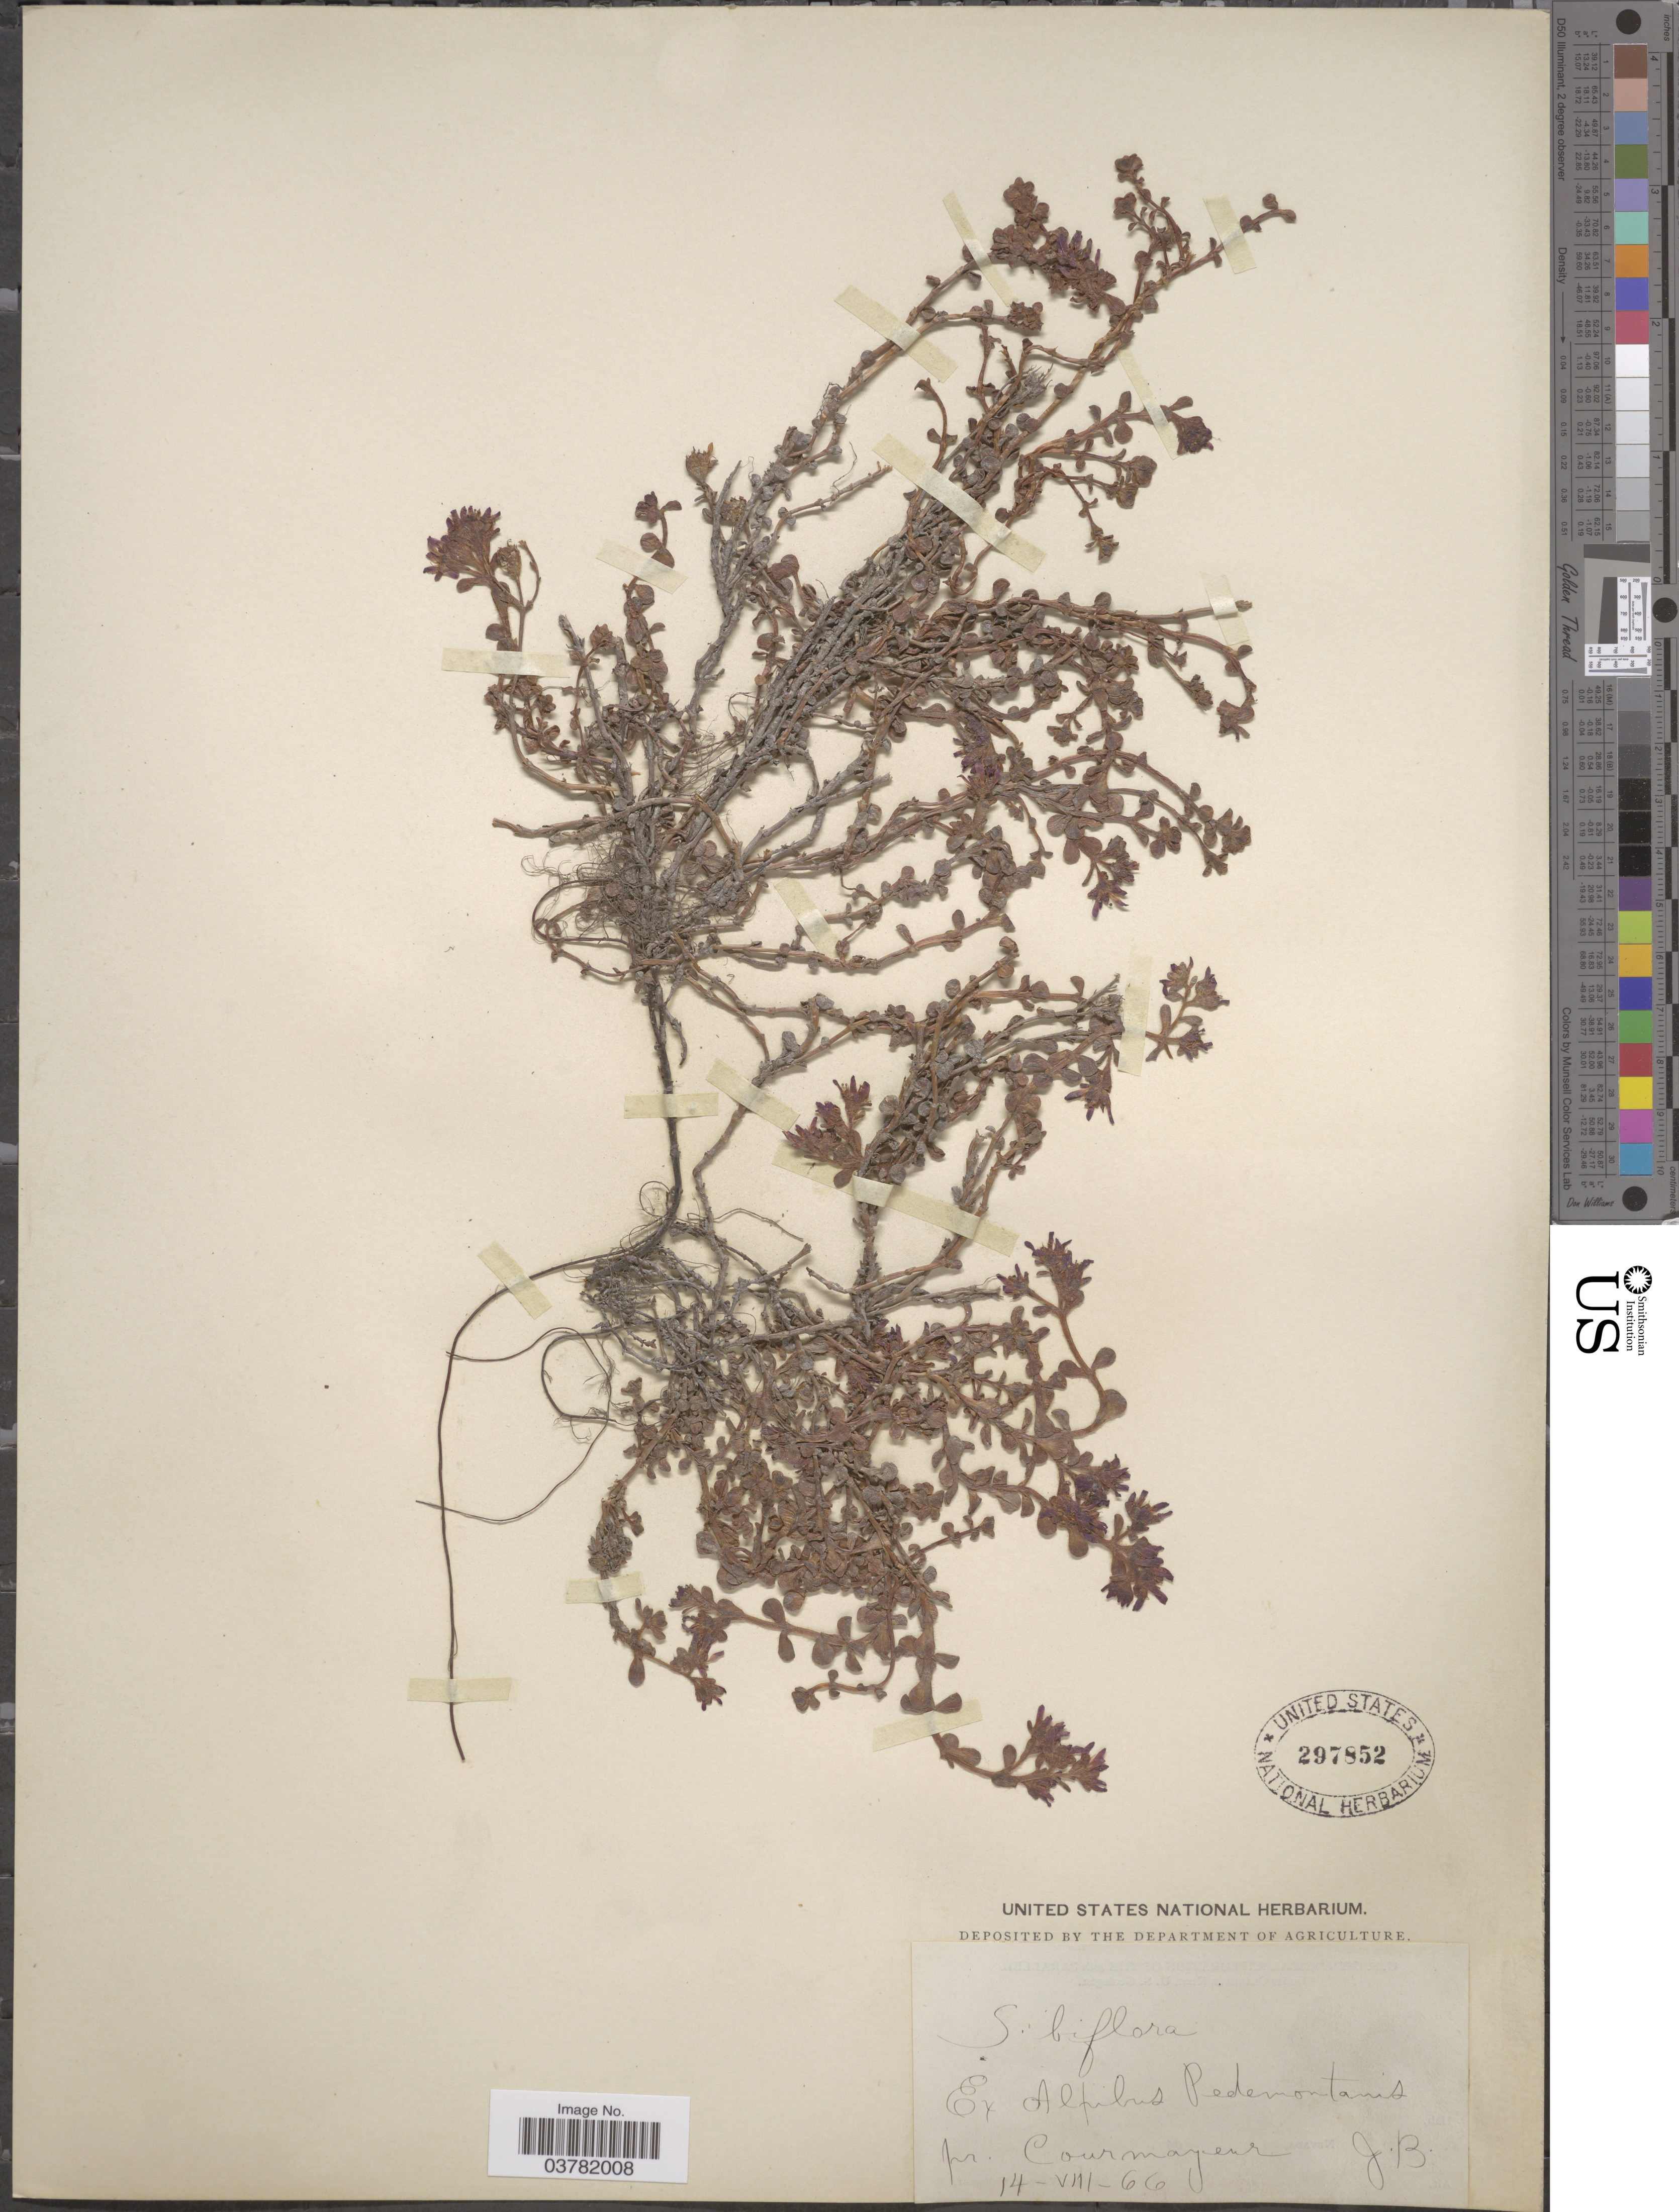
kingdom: Plantae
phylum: Tracheophyta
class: Magnoliopsida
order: Saxifragales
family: Saxifragaceae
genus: Saxifraga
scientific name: Saxifraga biflora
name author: All.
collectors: J. B.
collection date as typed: Transcribed d/m/y: 14/8/66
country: Italy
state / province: Piedmont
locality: Ex Alpibus Pedemontanis pr. Courmayeur.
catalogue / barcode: US 297852